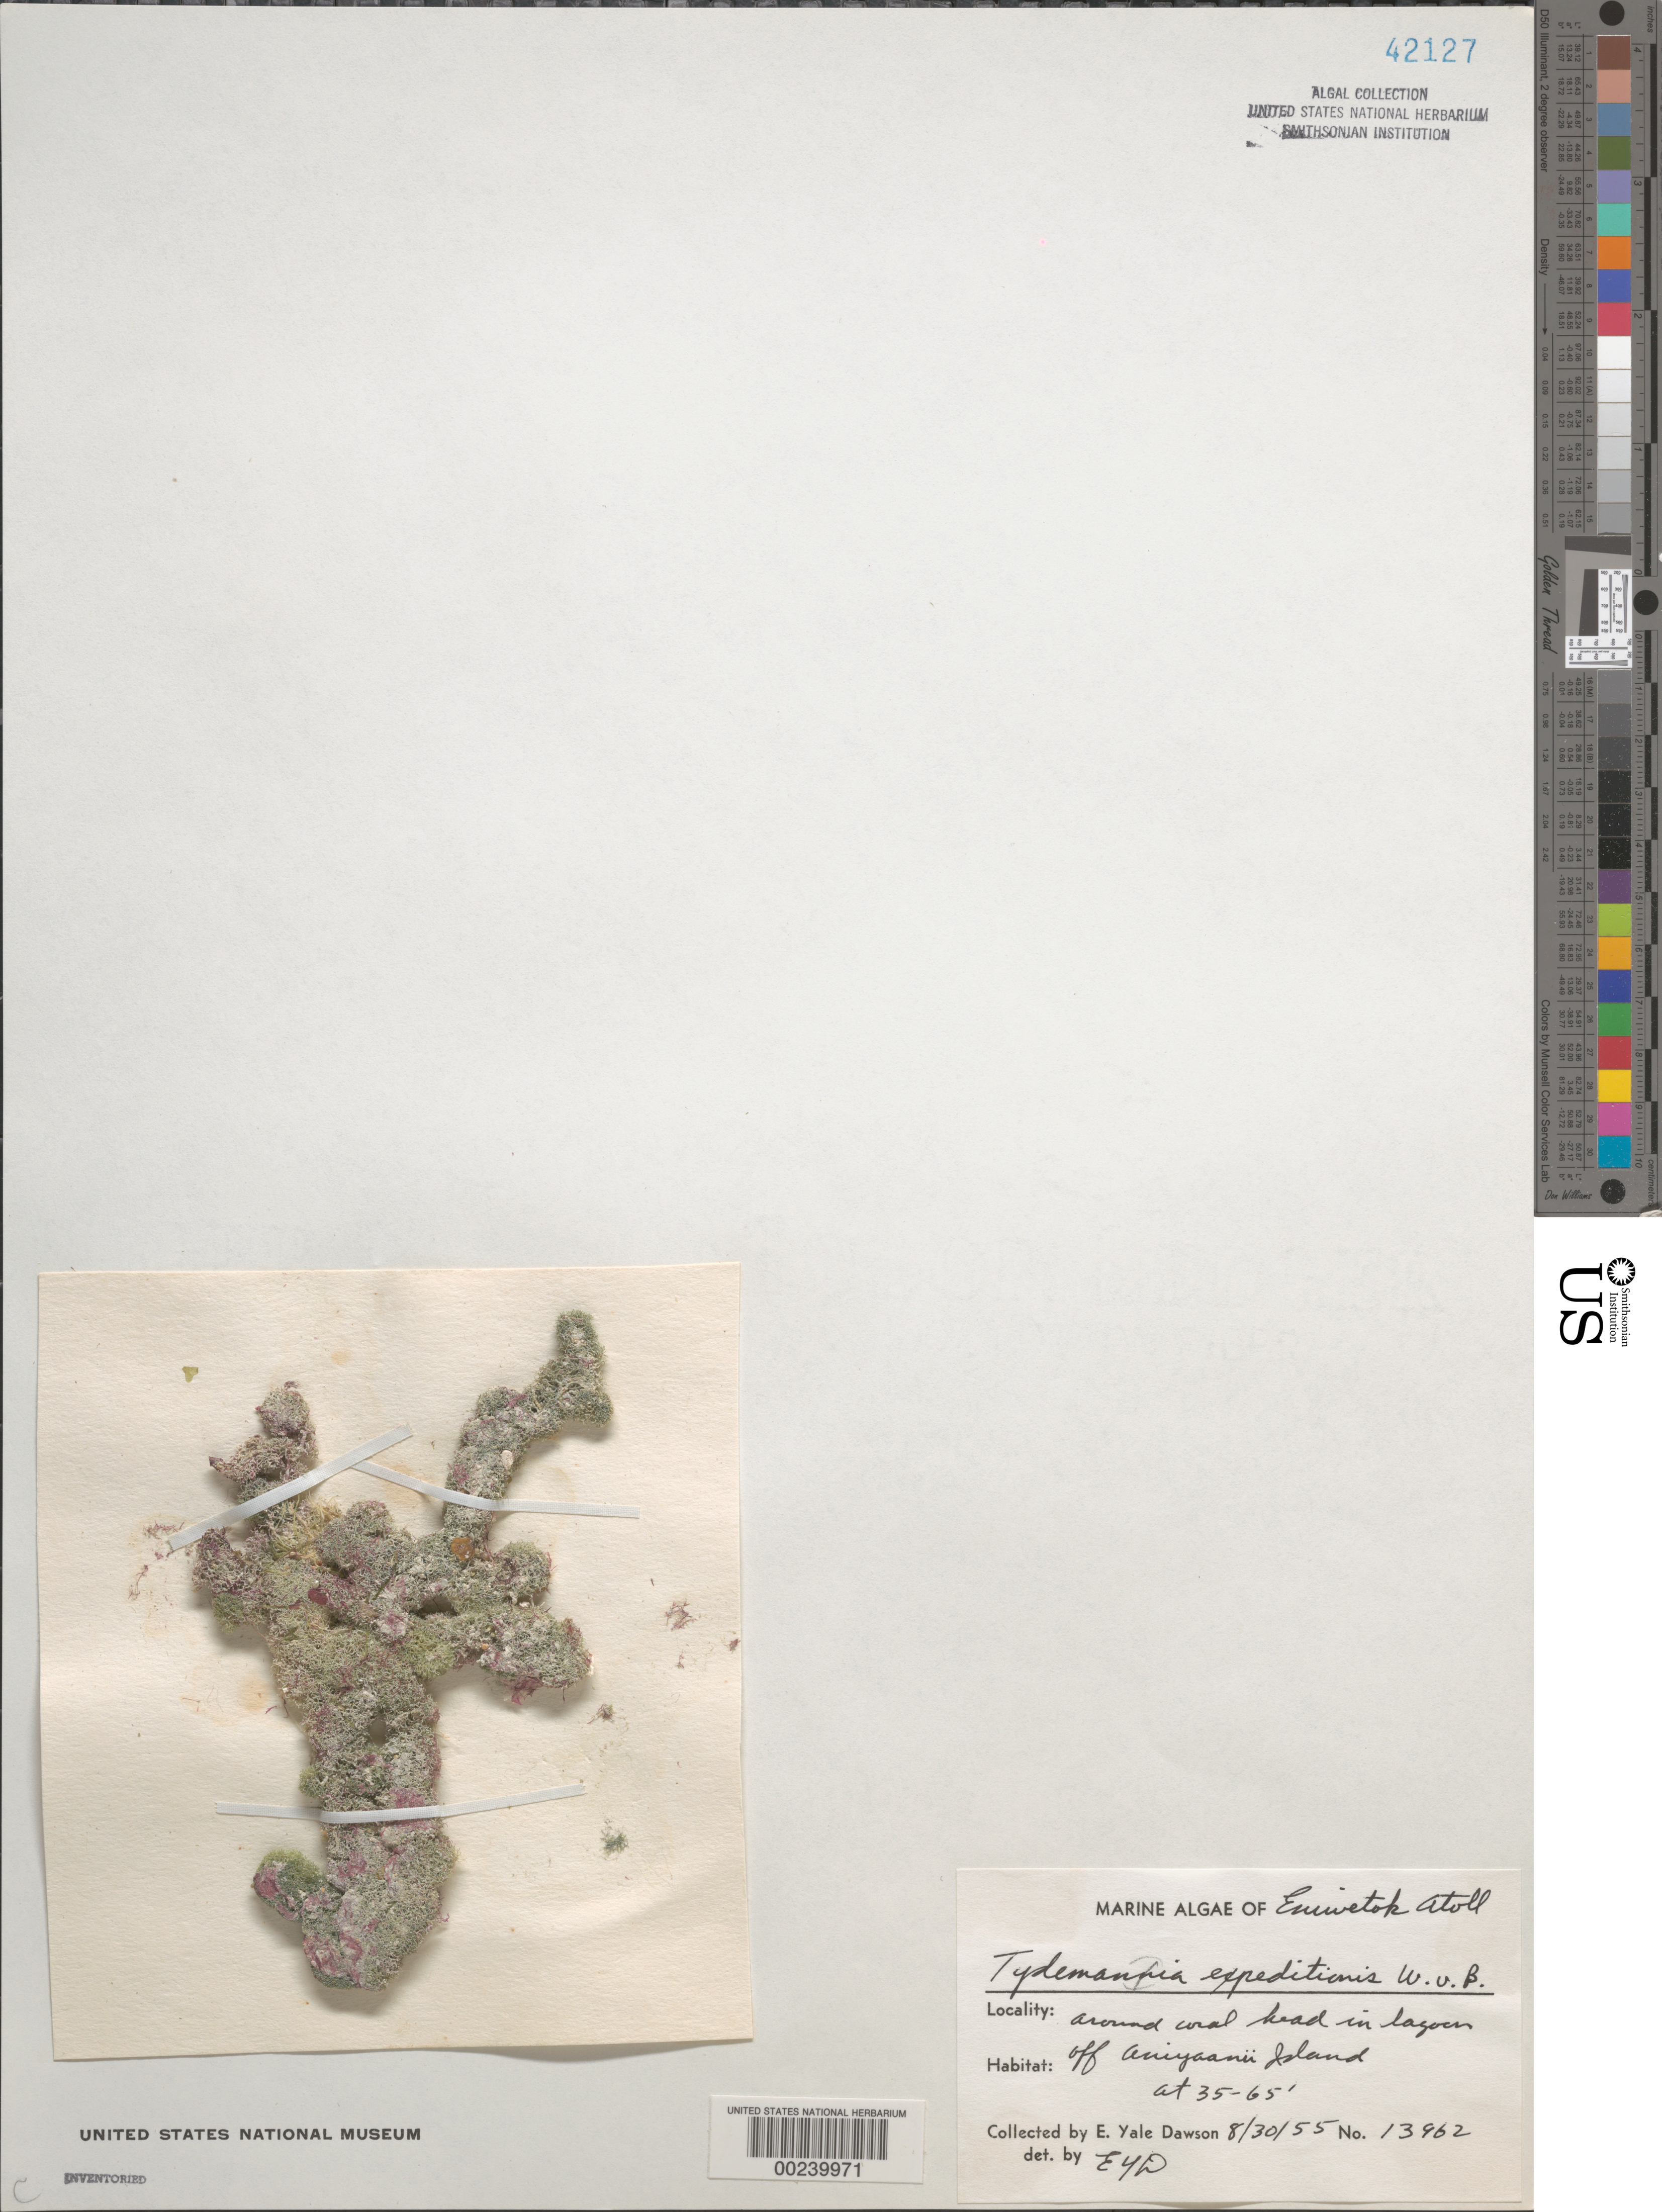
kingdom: Plantae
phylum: Chlorophyta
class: Ulvophyceae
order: Bryopsidales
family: Udoteaceae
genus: Tydemania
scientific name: Tydemania expeditionis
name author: Weber Bosse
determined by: Dawson, E. Y.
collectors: E. Y. Dawson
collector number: EYD 13962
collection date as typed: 30 Aug 1955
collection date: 1955-08-30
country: Marshall Islands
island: Enewetak [Eniwetok] Atoll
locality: Near Aniyaanii Islet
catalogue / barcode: US 42127